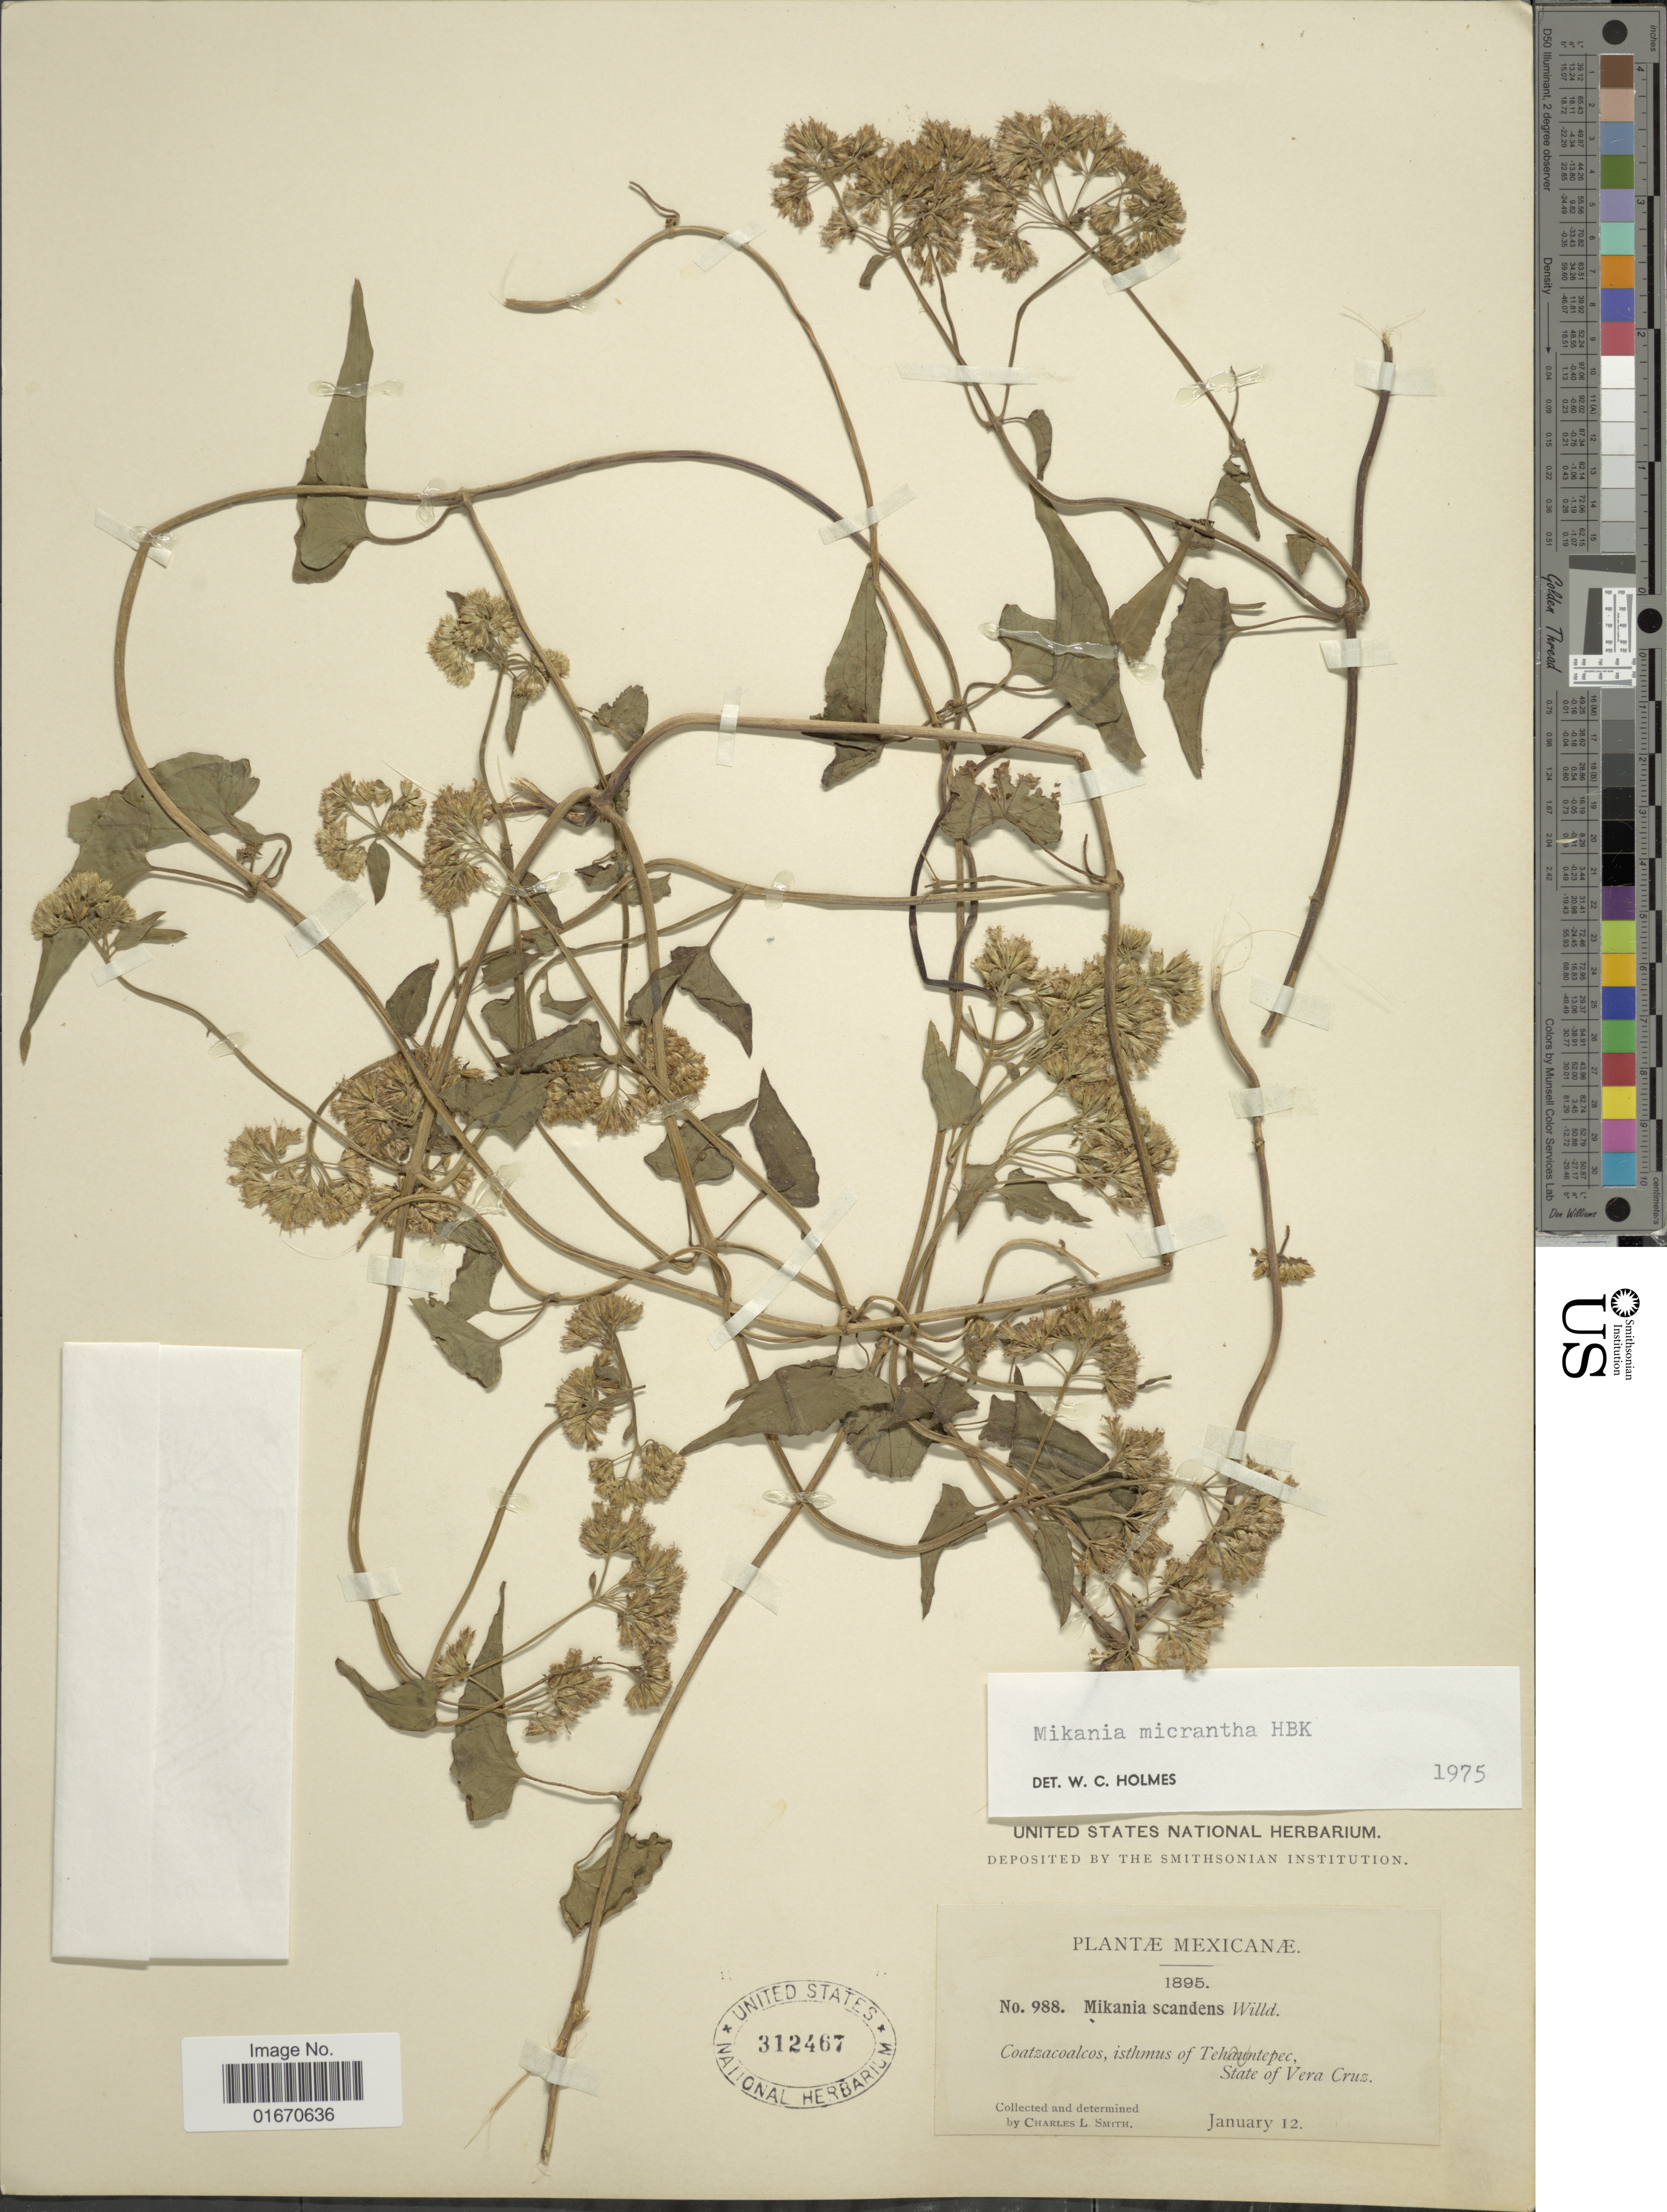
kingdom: Plantae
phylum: Tracheophyta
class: Magnoliopsida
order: Asterales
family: Asteraceae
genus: Mikania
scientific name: Mikania micrantha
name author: Kunth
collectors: C. L. Smith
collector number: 988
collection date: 1895-01-12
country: Mexico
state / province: Veracruz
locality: Coatzacoalcos, isthmus of State of Vera Cruz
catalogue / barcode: US 312467